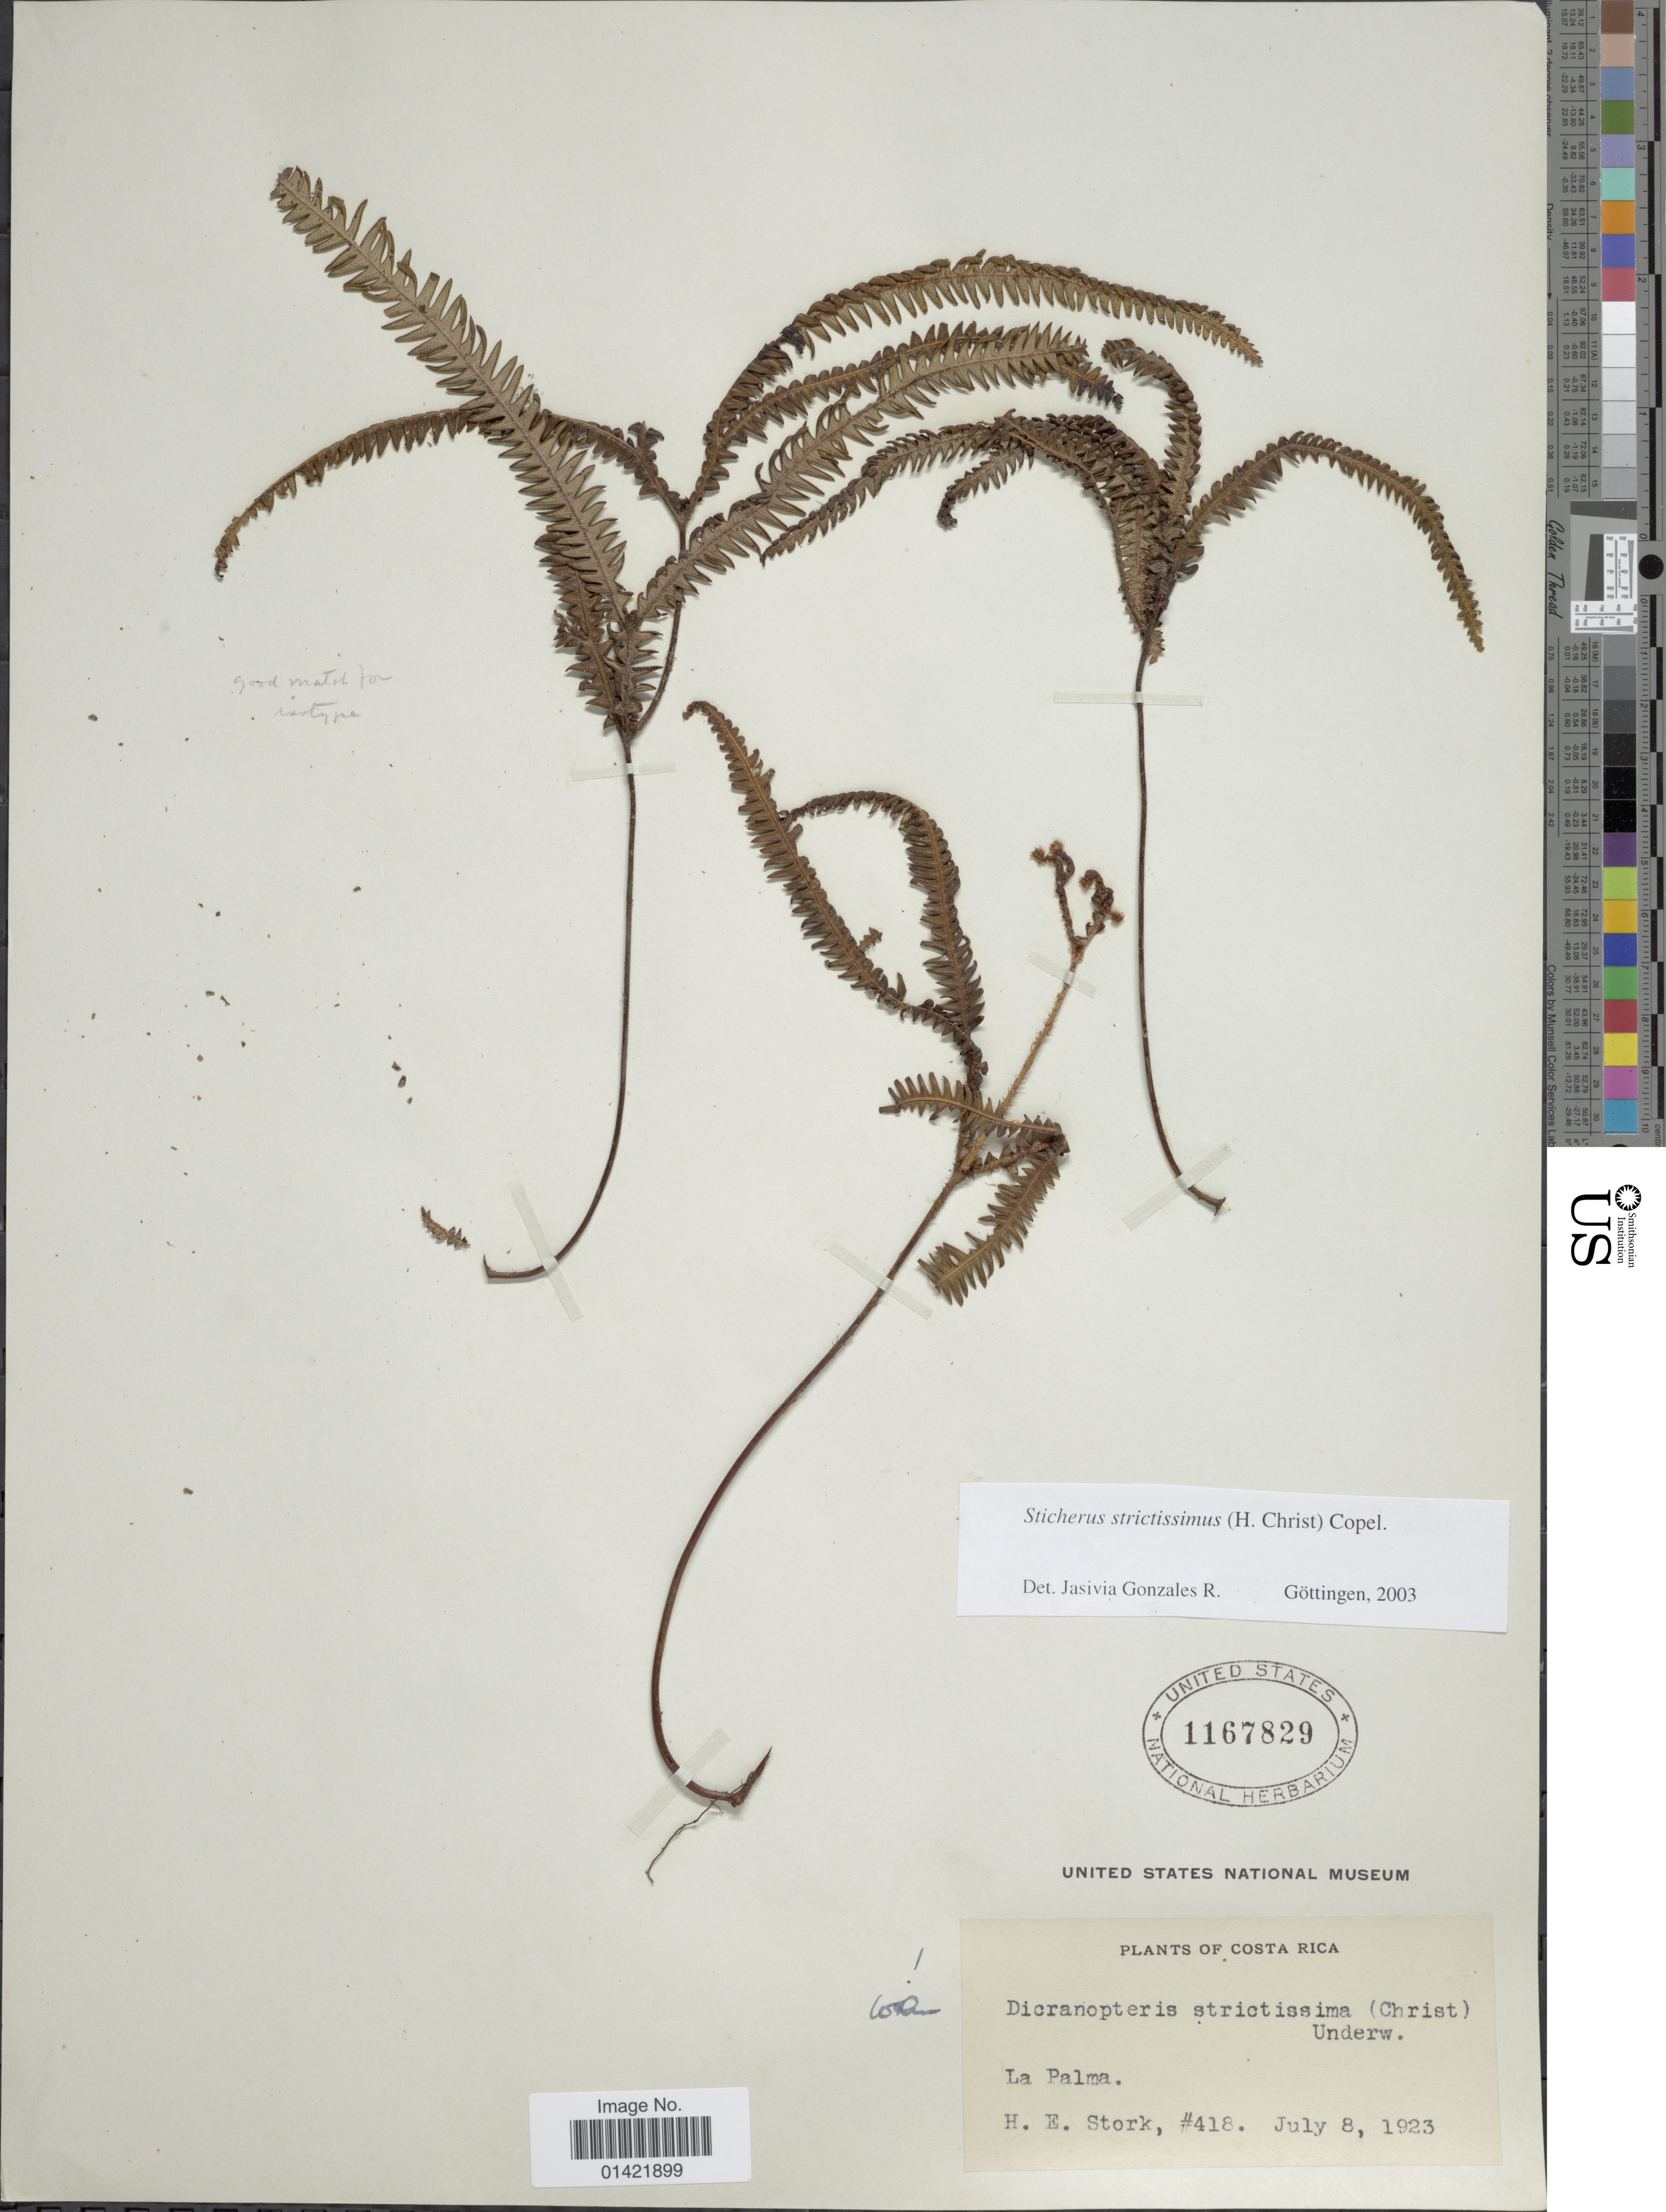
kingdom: Plantae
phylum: Tracheophyta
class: Polypodiopsida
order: Gleicheniales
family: Gleicheniaceae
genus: Sticherus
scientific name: Sticherus rubiginosus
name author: (Mett.) Nakai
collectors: H. E. Stork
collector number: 418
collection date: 1923-07-08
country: Costa Rica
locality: La Palma.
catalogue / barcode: US 1167829